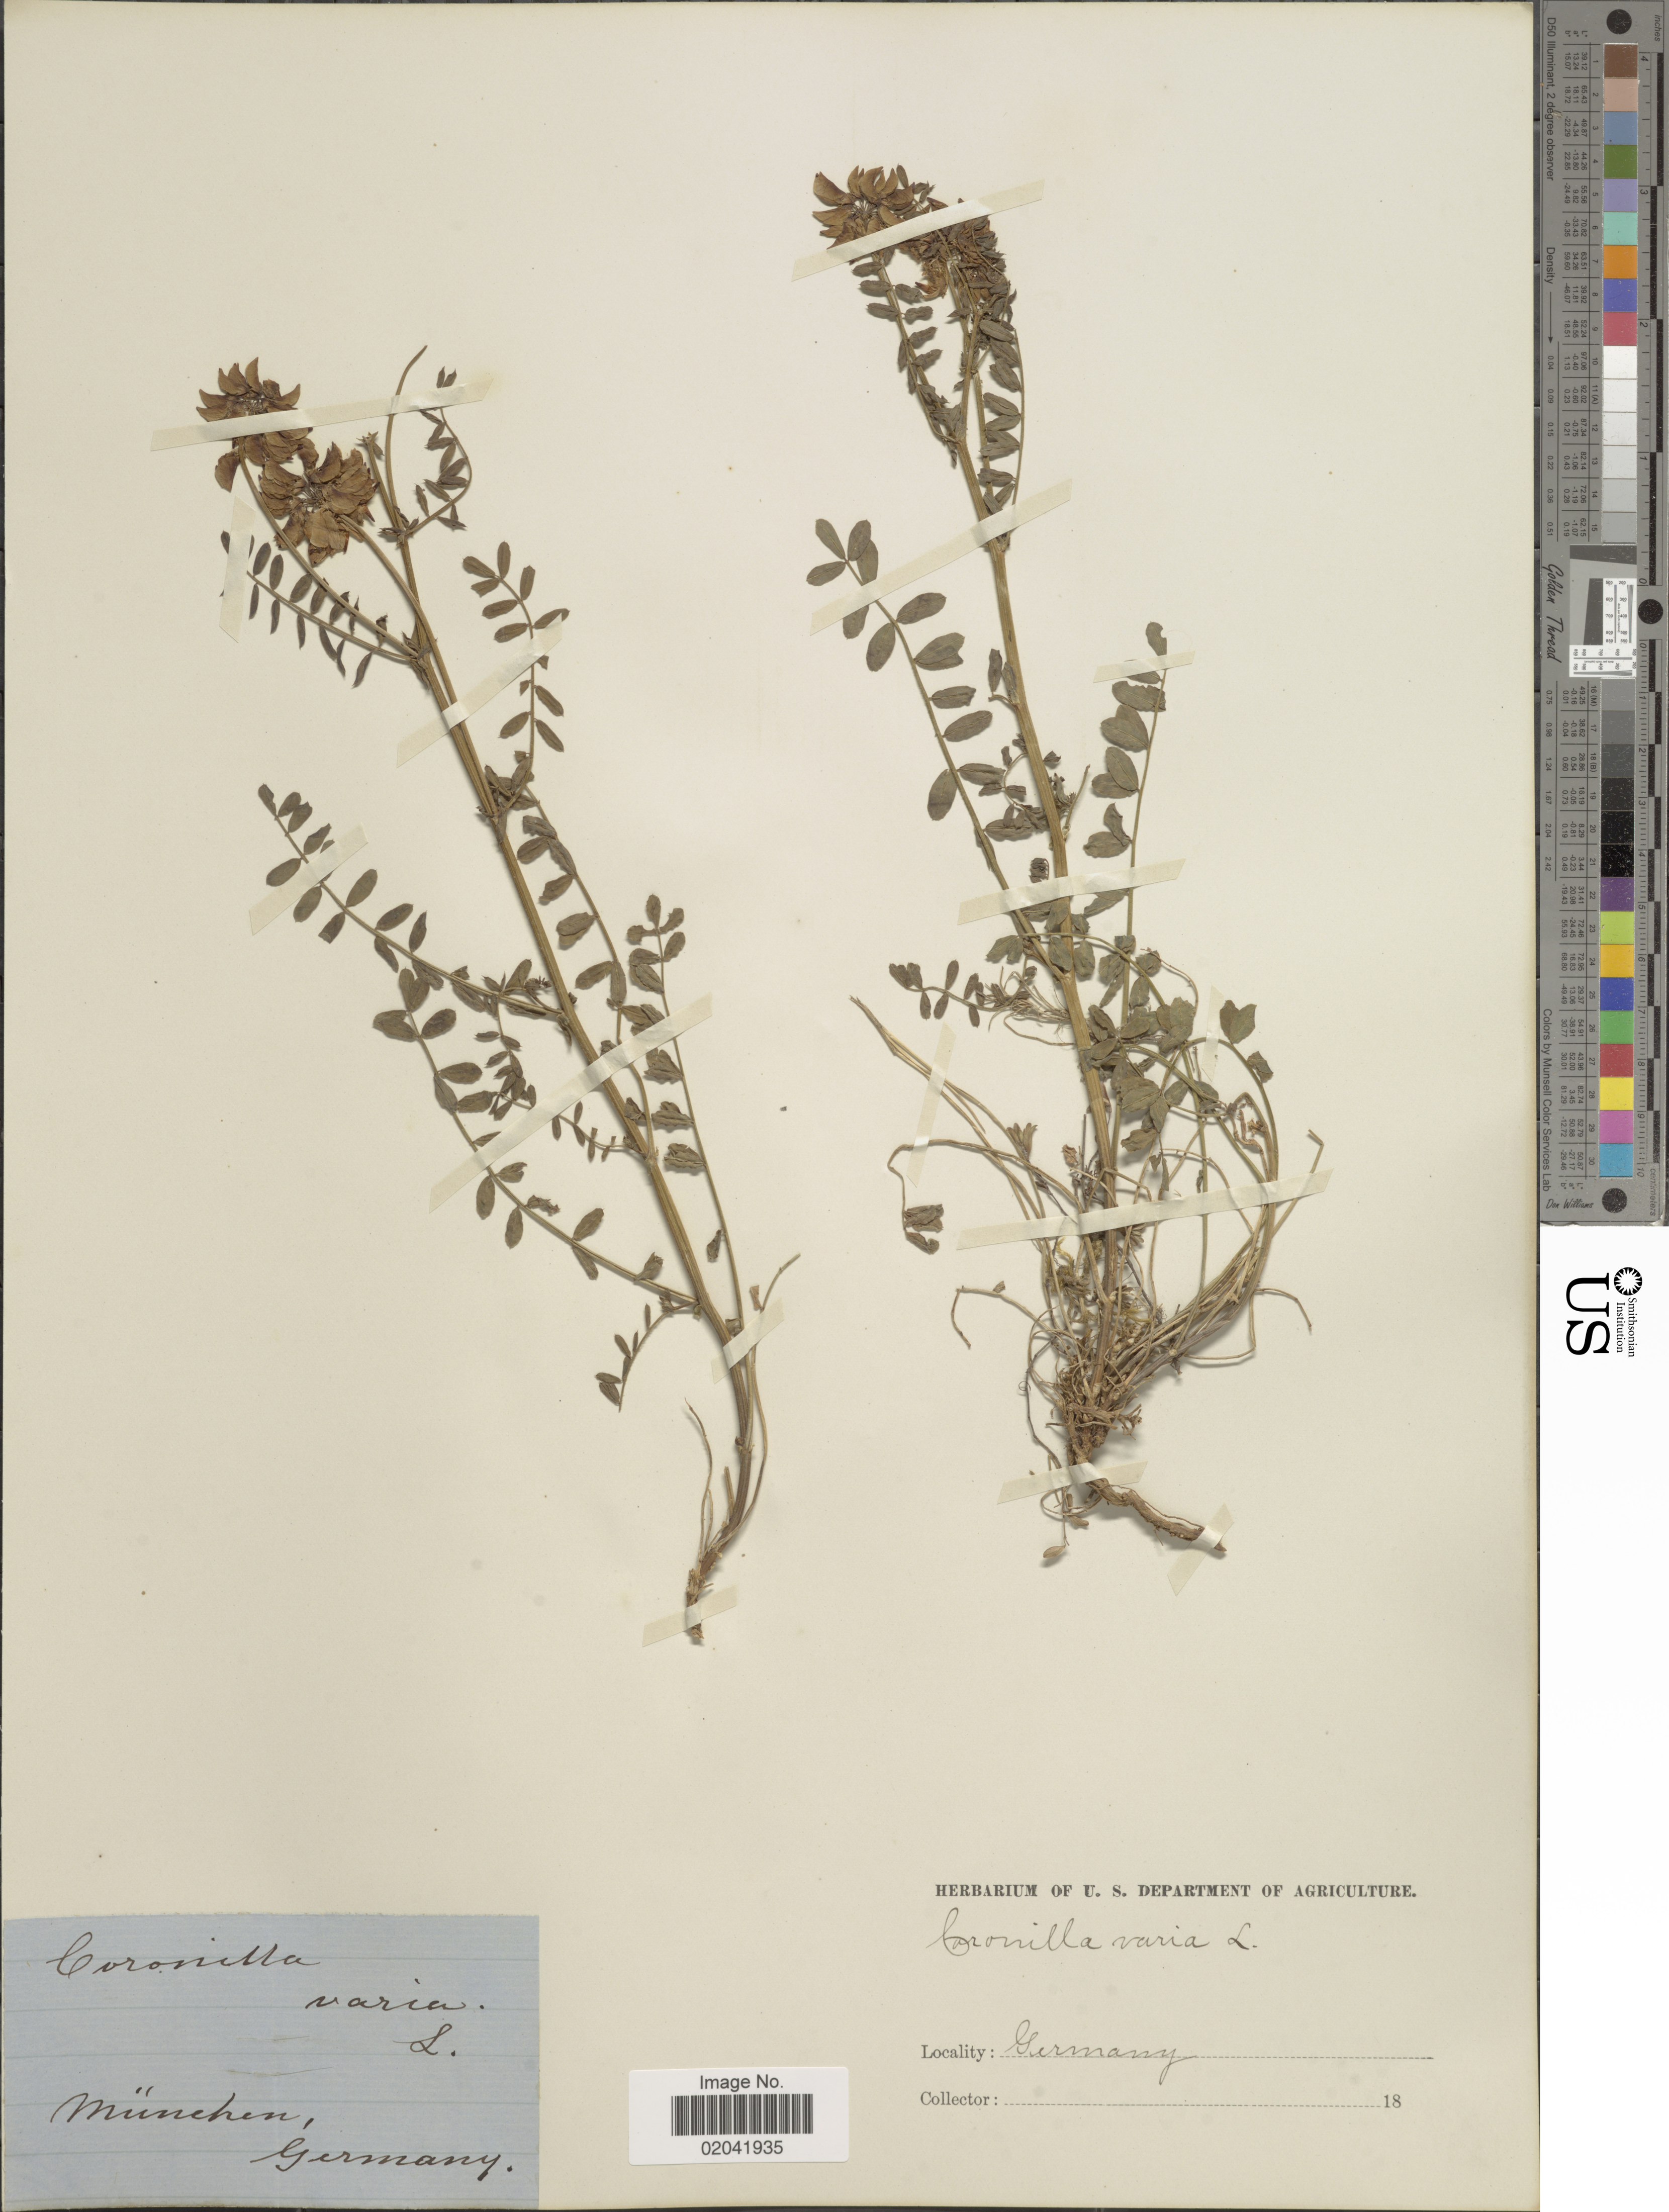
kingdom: Plantae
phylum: Tracheophyta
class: Magnoliopsida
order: Fabales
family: Fabaceae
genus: Coronilla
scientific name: Coronilla varia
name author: L.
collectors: Facchini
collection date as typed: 18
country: Germany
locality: München